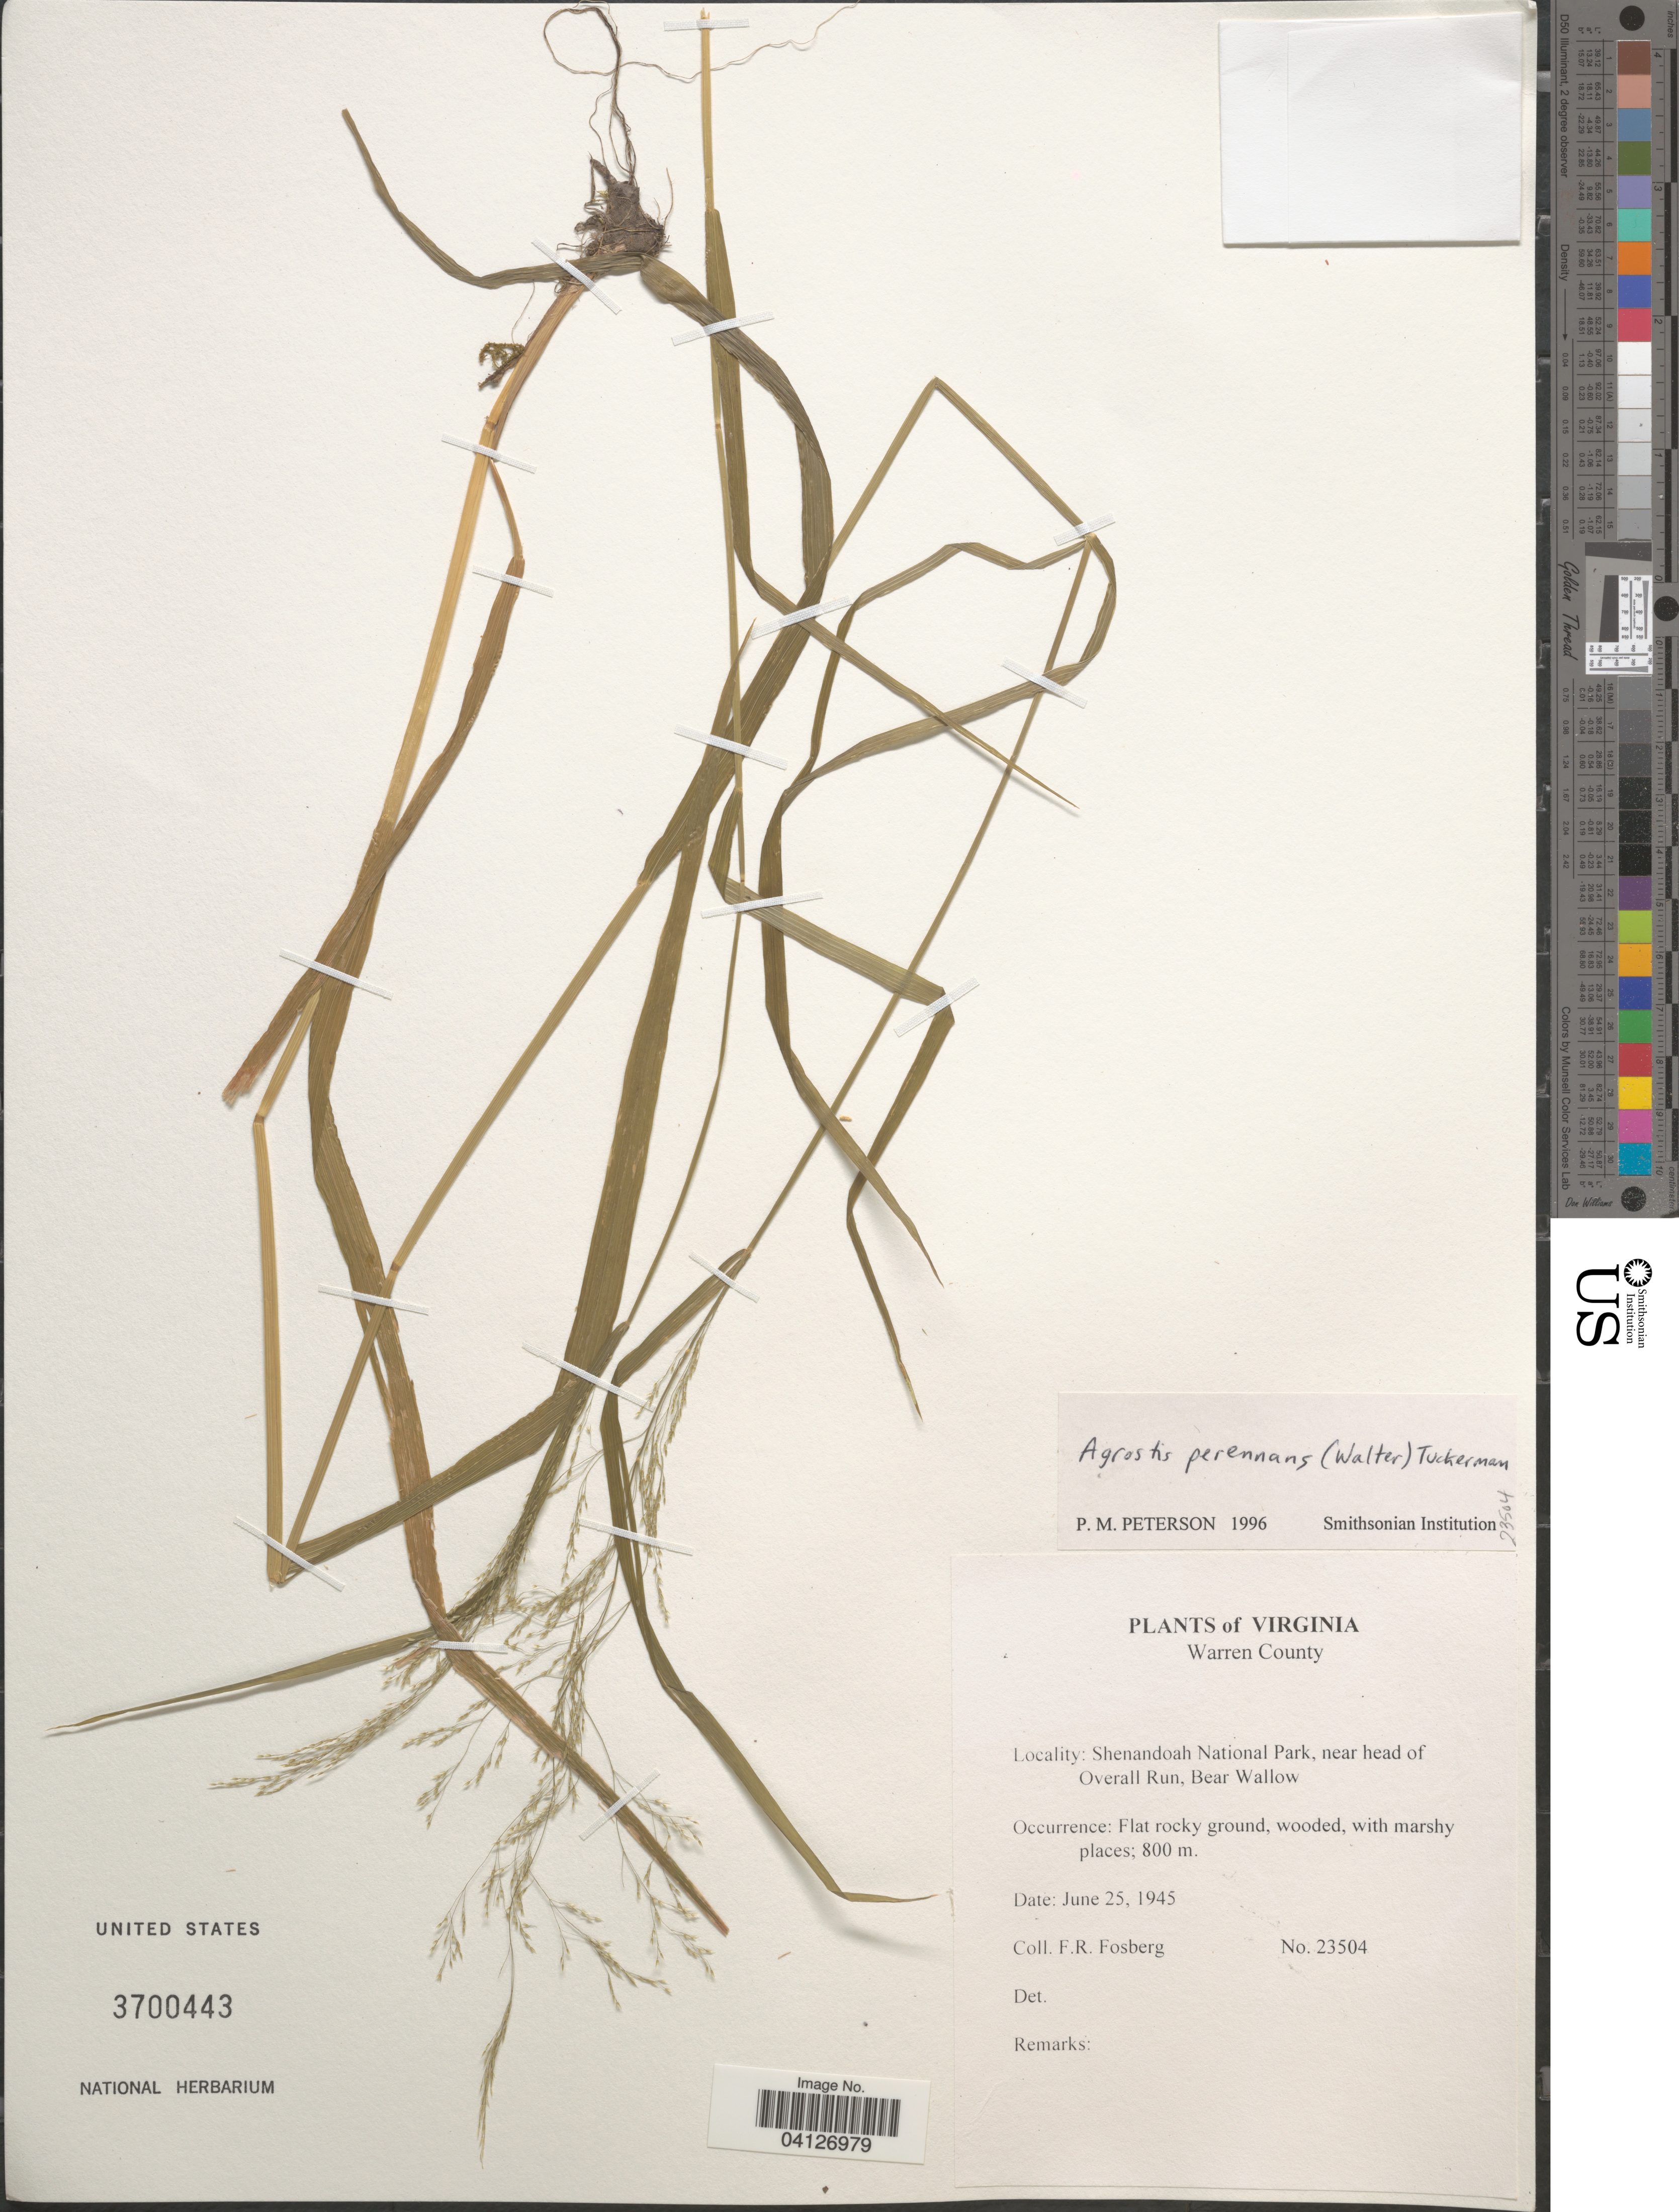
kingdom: Plantae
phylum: Tracheophyta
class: Liliopsida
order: Poales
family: Poaceae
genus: Agrostis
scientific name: Agrostis perennans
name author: (Walter) Tuck.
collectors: F. R. Fosberg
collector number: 23504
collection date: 1945-06-25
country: United States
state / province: Virginia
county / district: Warren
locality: Warren County. Shenandoah National Park, near head of Overall Run, Bear Wallow.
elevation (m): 800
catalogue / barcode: US 3700443